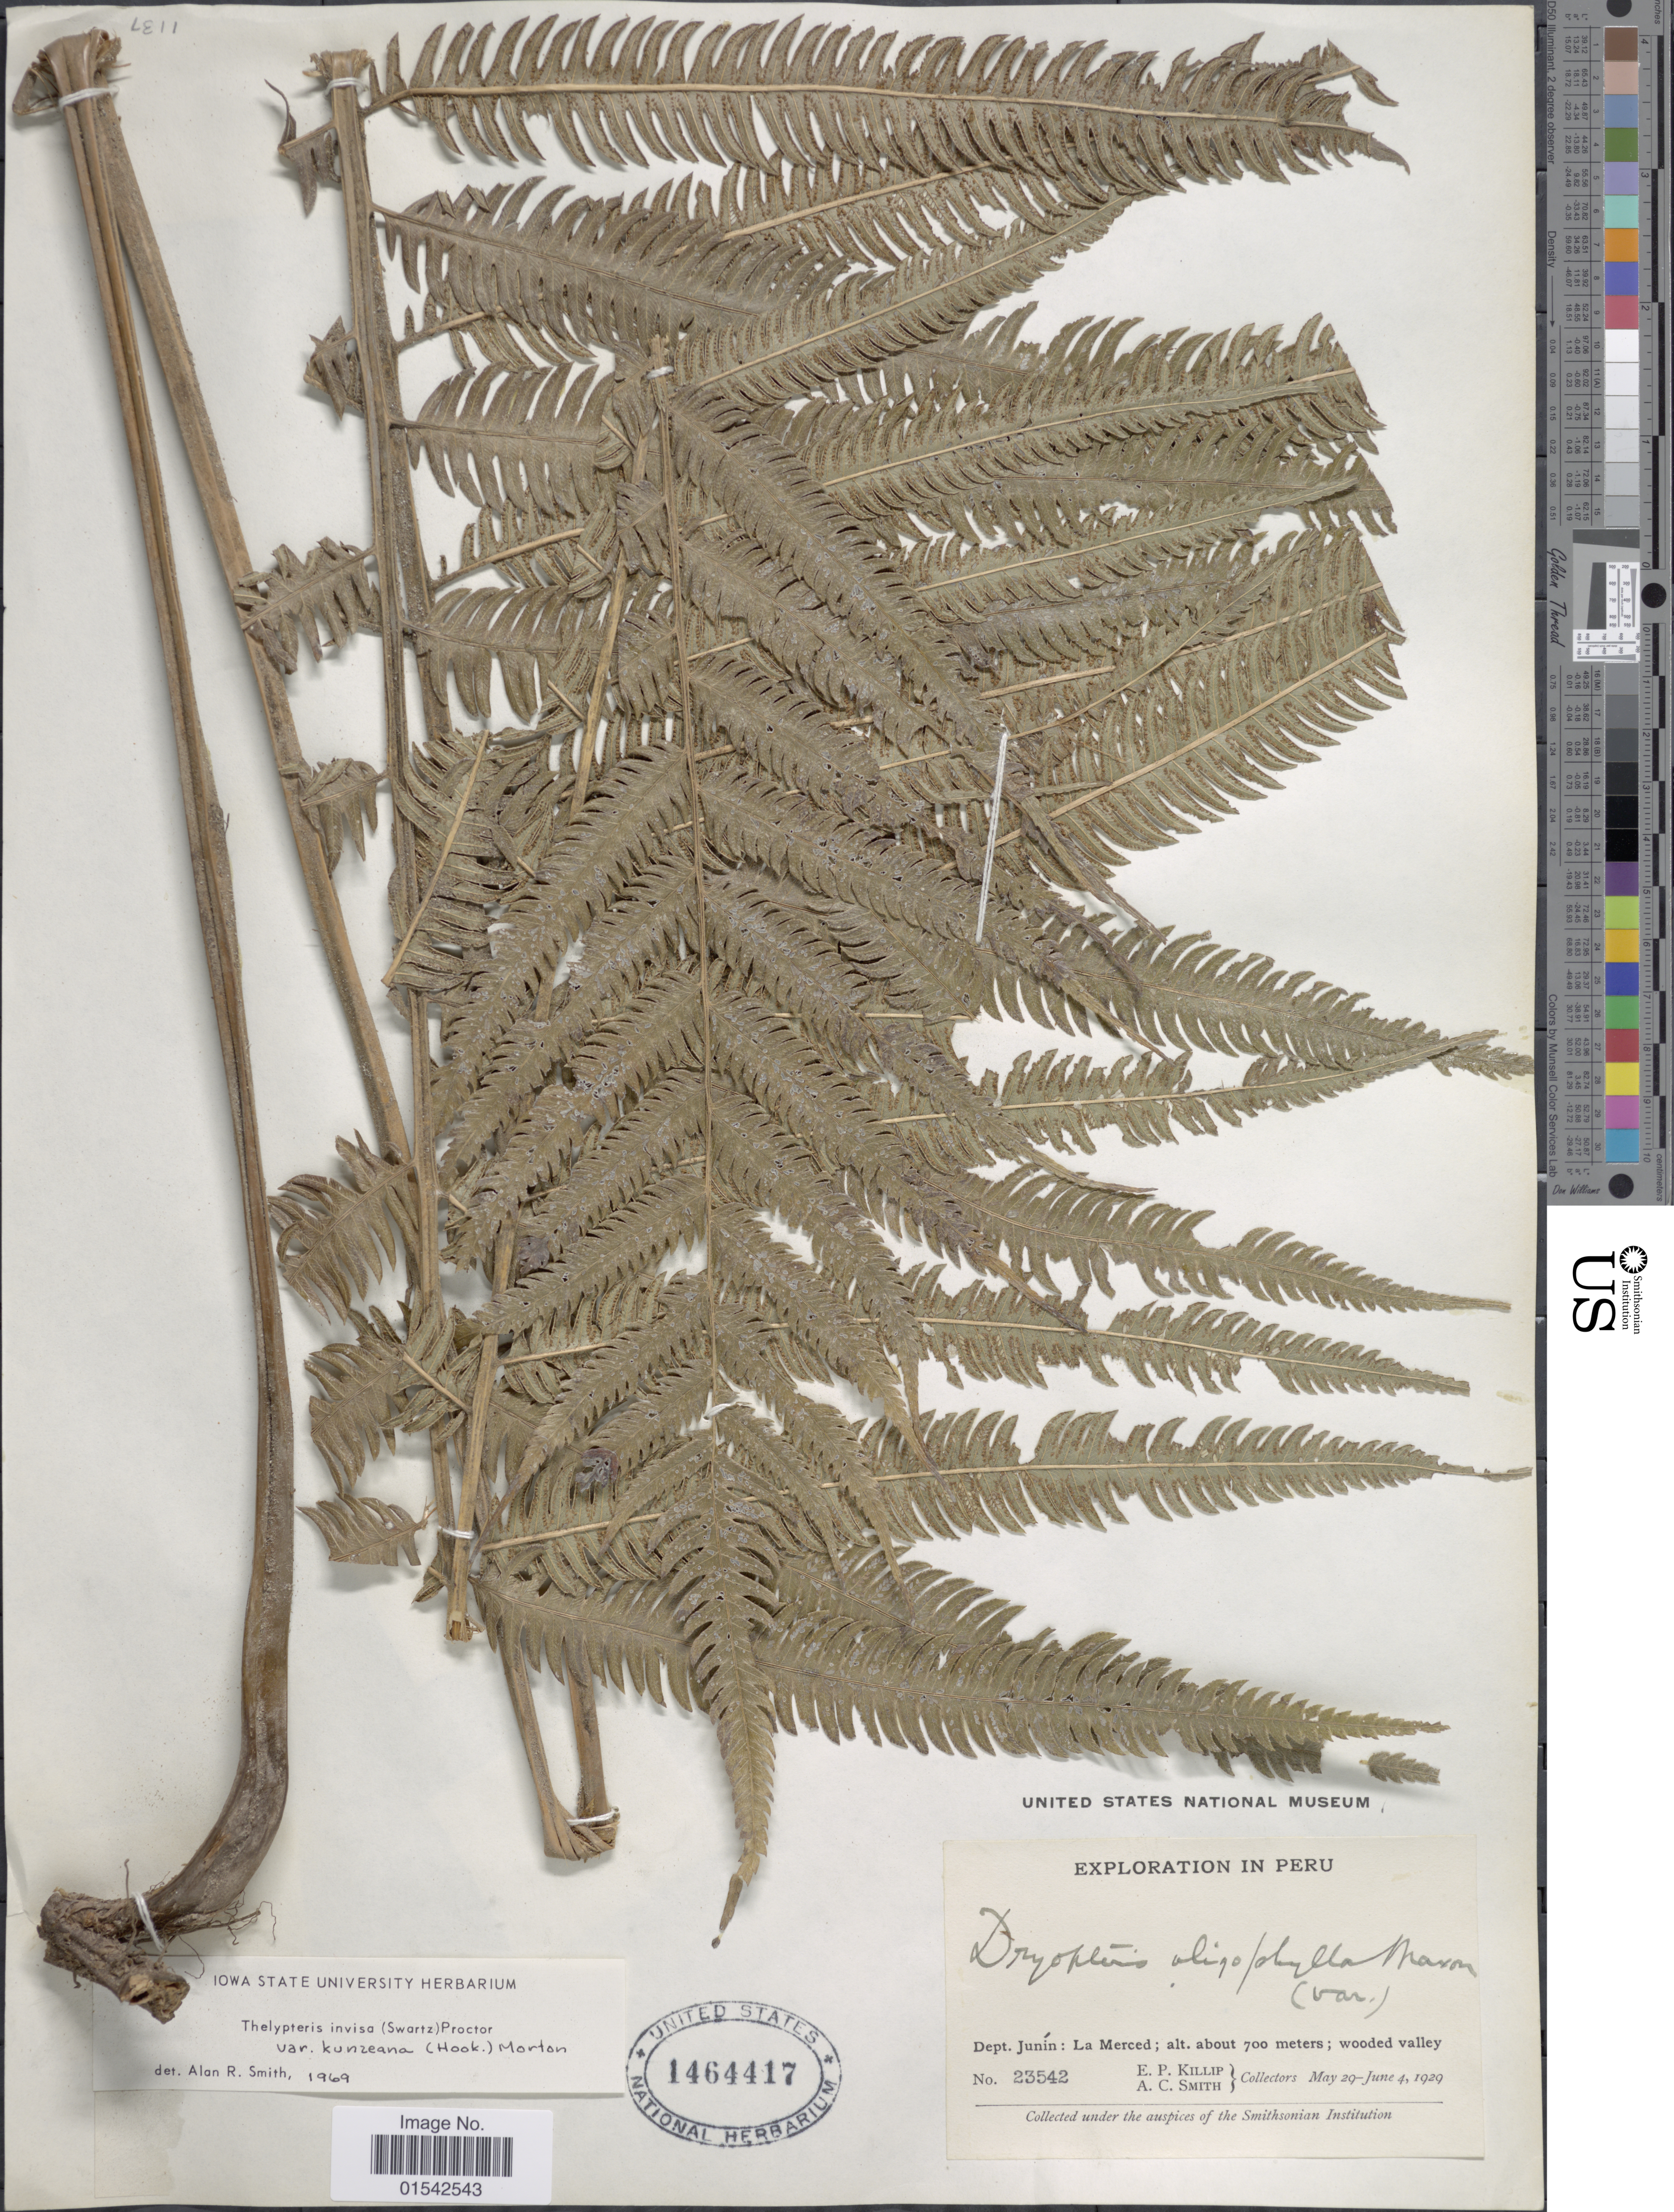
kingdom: Plantae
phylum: Tracheophyta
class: Polypodiopsida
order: Polypodiales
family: Thelypteridaceae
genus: Cyclosorus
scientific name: Cyclosorus grandis (A.R. Sm.) comb. nov., ined 2015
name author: (A.R. Sm.)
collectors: E. P. Killip & A. C. Smith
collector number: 23542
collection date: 1929-05-29/1929-06-04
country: Peru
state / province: Junín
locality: La Merced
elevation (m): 700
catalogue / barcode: US 1464417